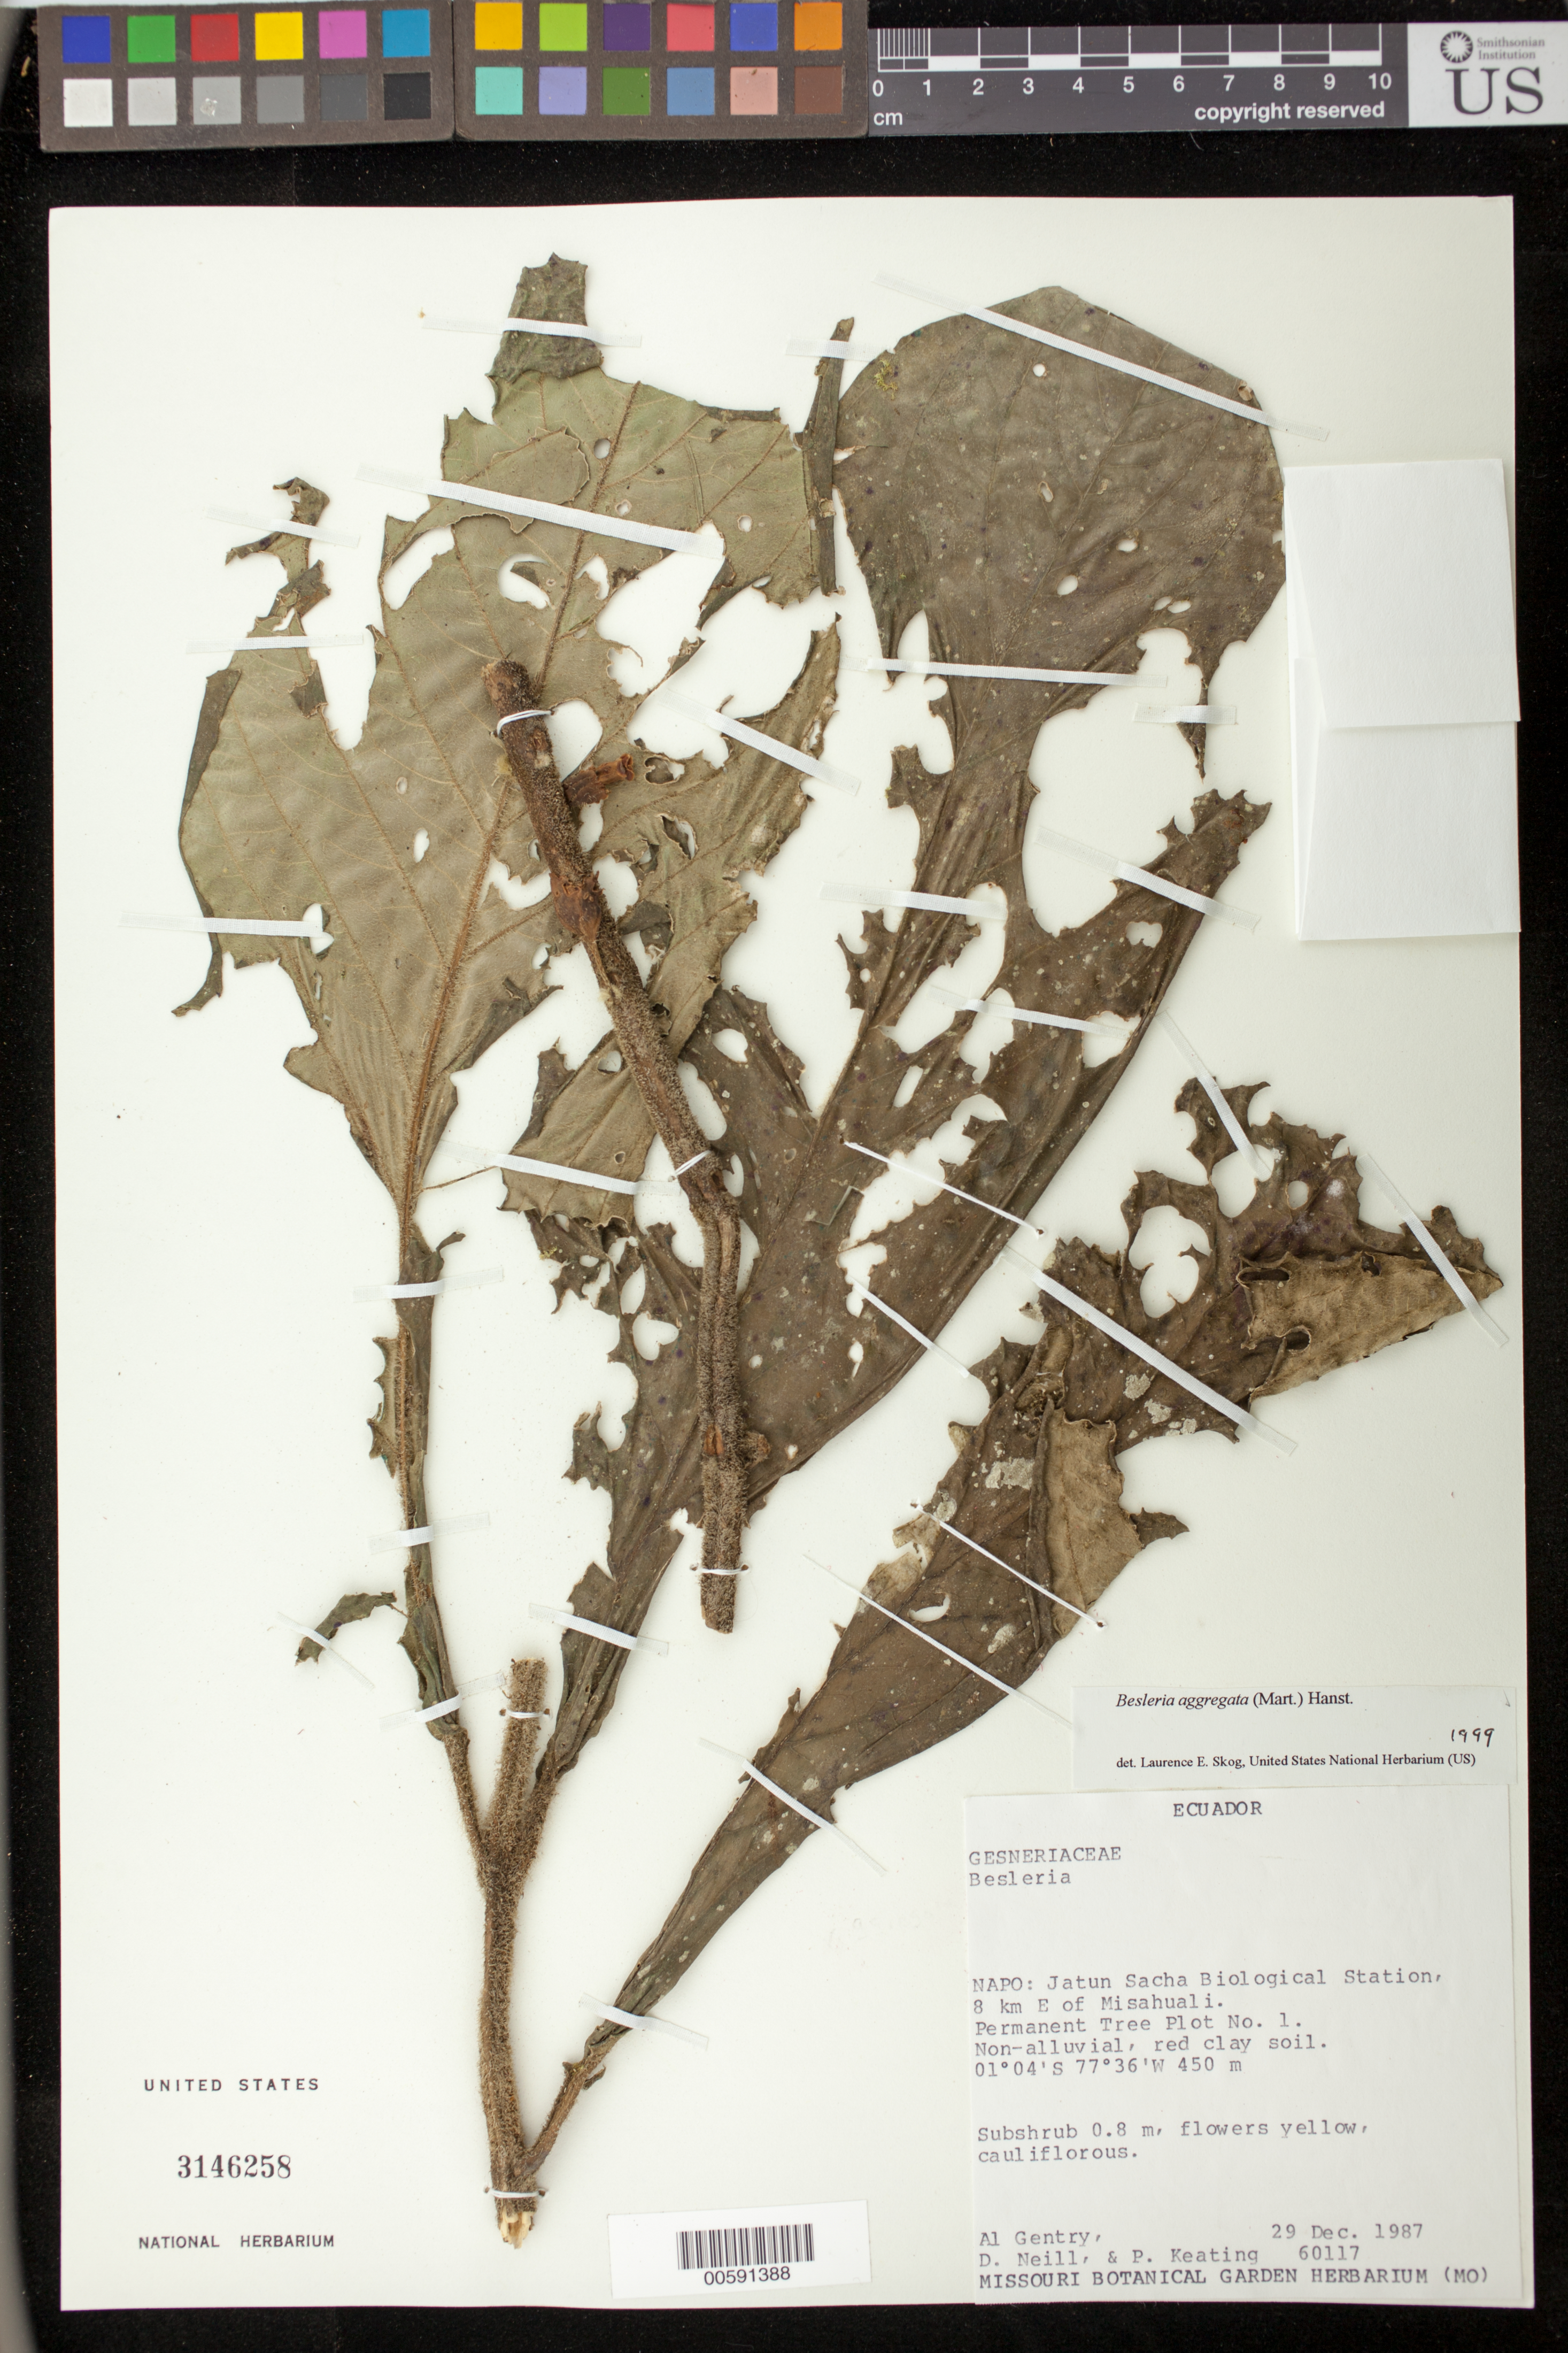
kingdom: Plantae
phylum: Tracheophyta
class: Magnoliopsida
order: Lamiales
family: Gesneriaceae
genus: Besleria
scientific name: Besleria aggregata var. aggregata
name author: (Mart.) Hanst.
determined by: Skog, Laurence E.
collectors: A. H. Gentry, D. A. Neill & P. Keating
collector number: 60117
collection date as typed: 29 Dec 1987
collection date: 1987-12-29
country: Ecuador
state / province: Napo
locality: Jatun Sacha Biological Station, 8 km E of Misahuali, Permanent Tree Plot No. 1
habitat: Non-alluvial, red clay soil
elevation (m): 450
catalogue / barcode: US 3146258